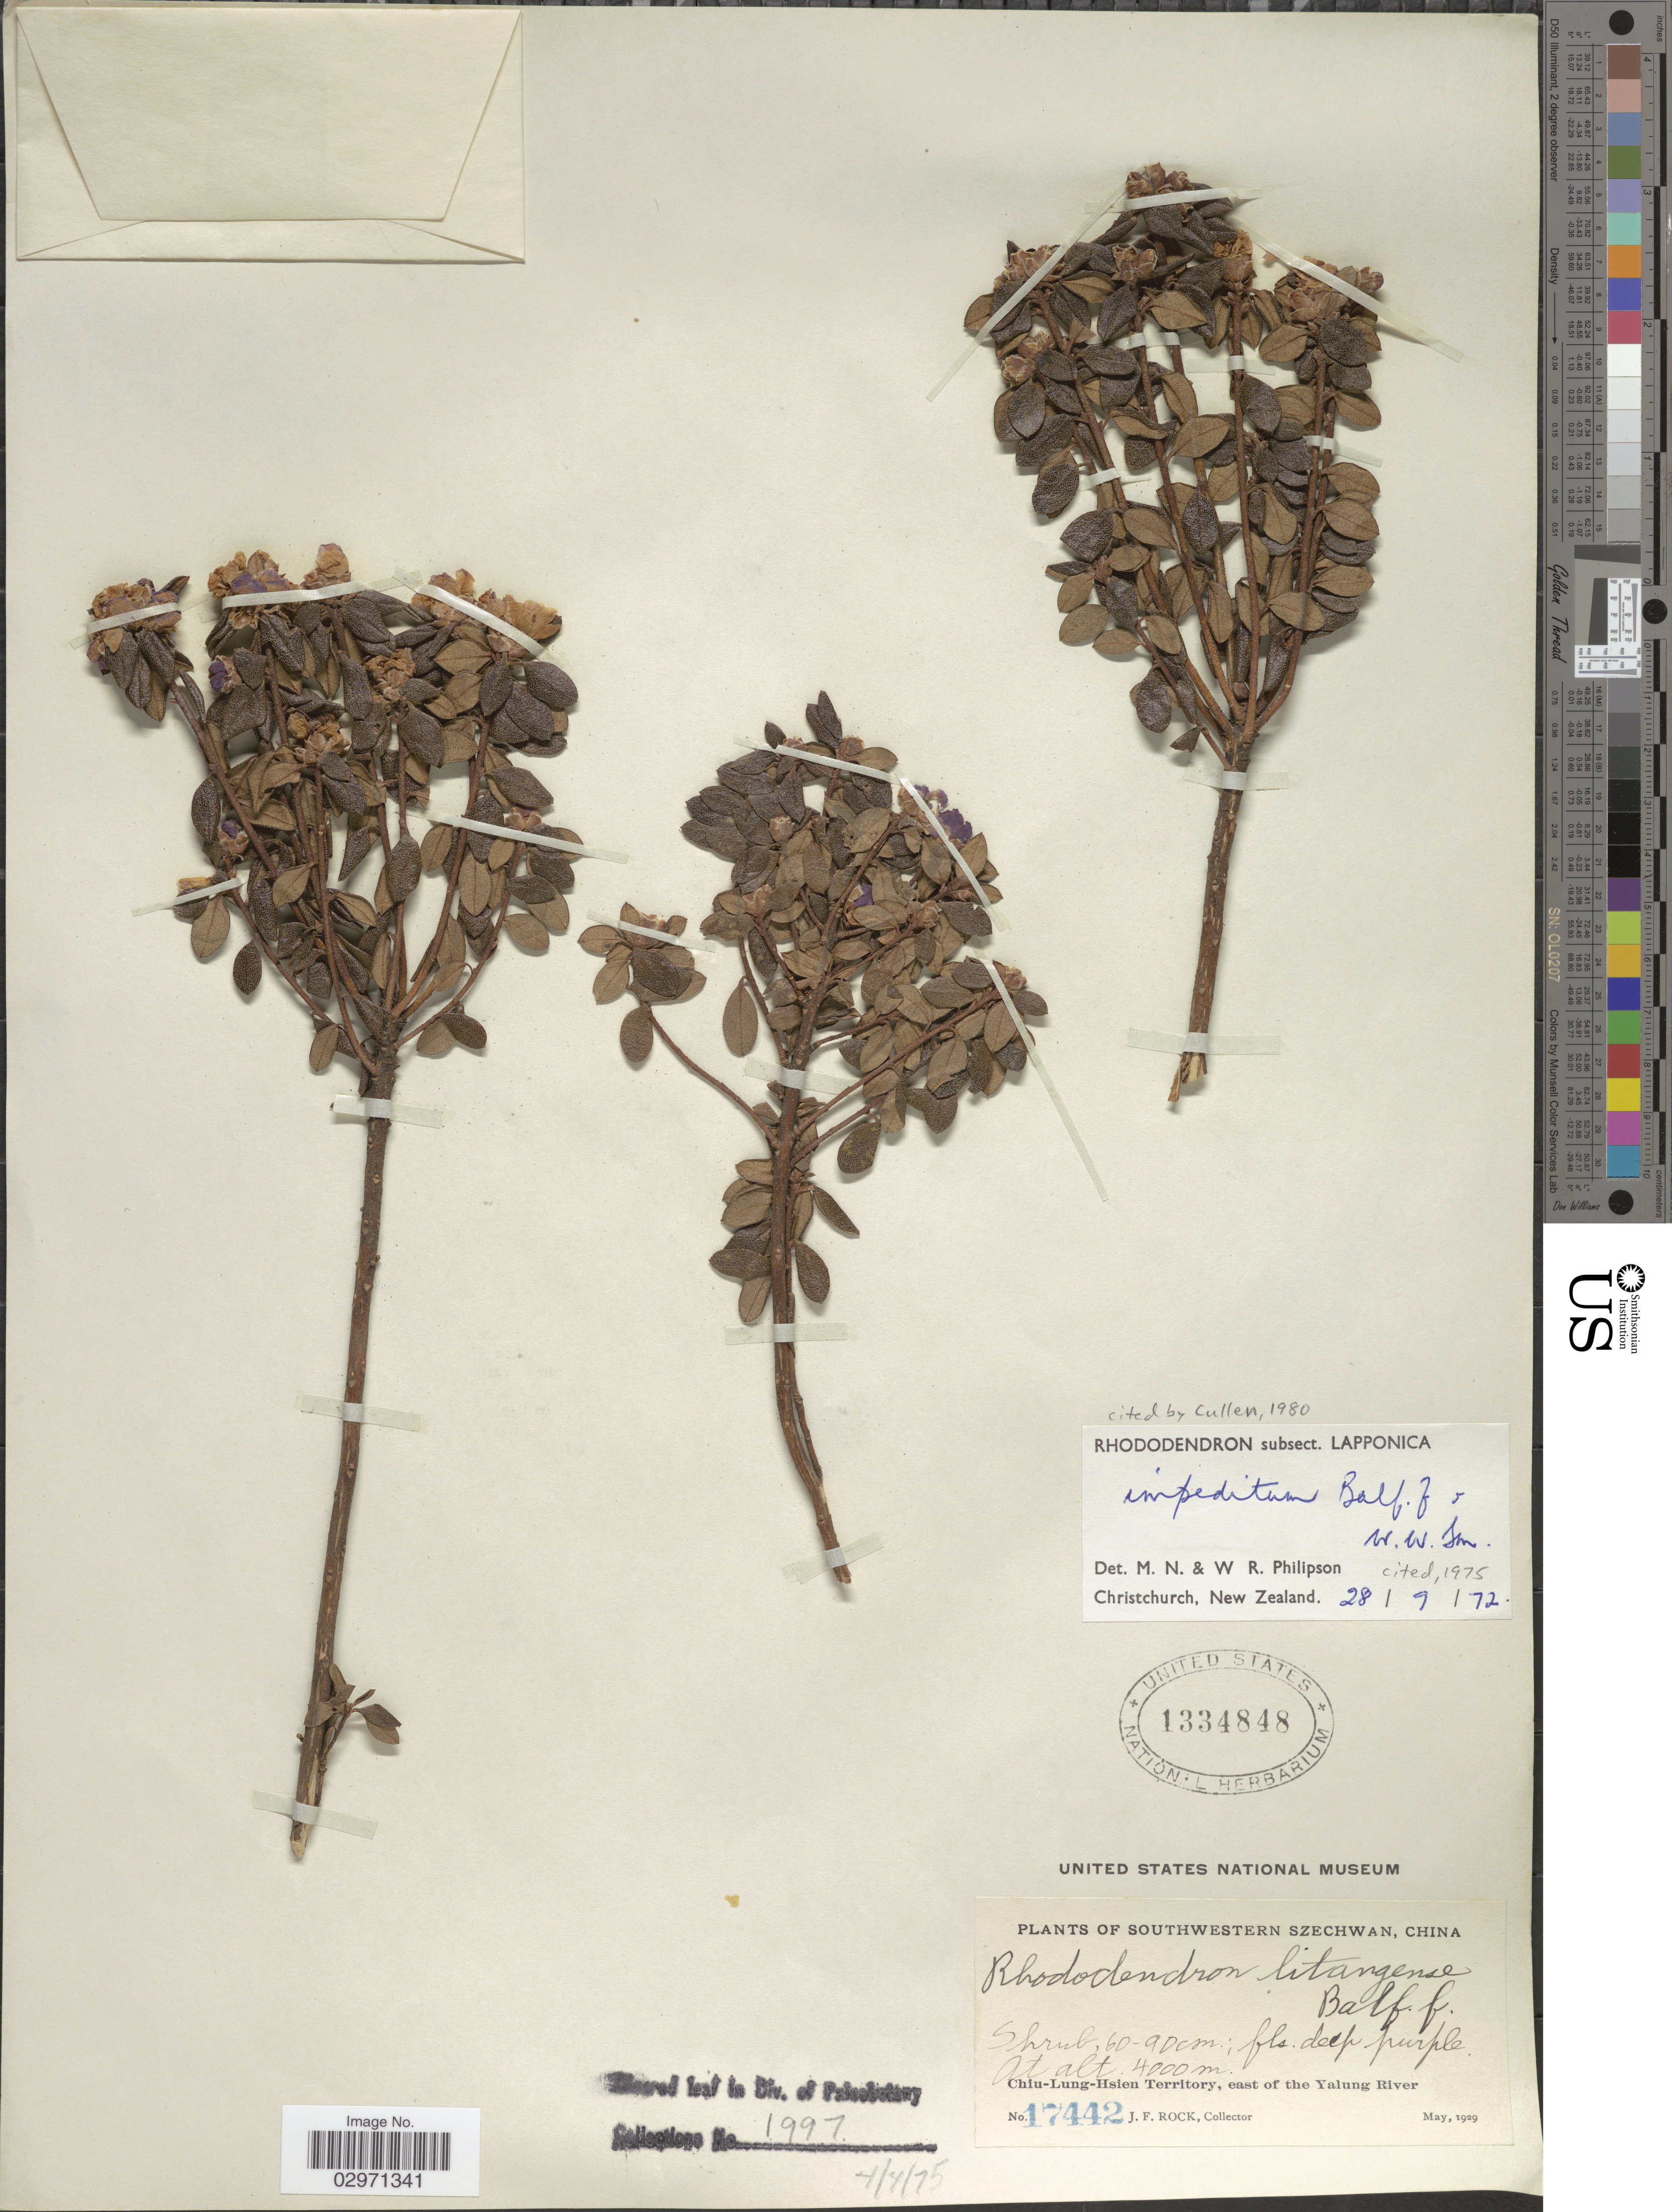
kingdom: Plantae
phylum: Tracheophyta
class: Magnoliopsida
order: Ericales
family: Ericaceae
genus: Rhododendron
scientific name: Rhododendron impeditum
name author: Balf. f. & W.W. Sm.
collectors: J. Rock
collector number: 17442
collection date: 1929-05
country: China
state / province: Sichuan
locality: Southwestern Szechwan. Chiu-Lung-Hsien Territory, east of the Yalung River.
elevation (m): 4000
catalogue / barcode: US 1334848